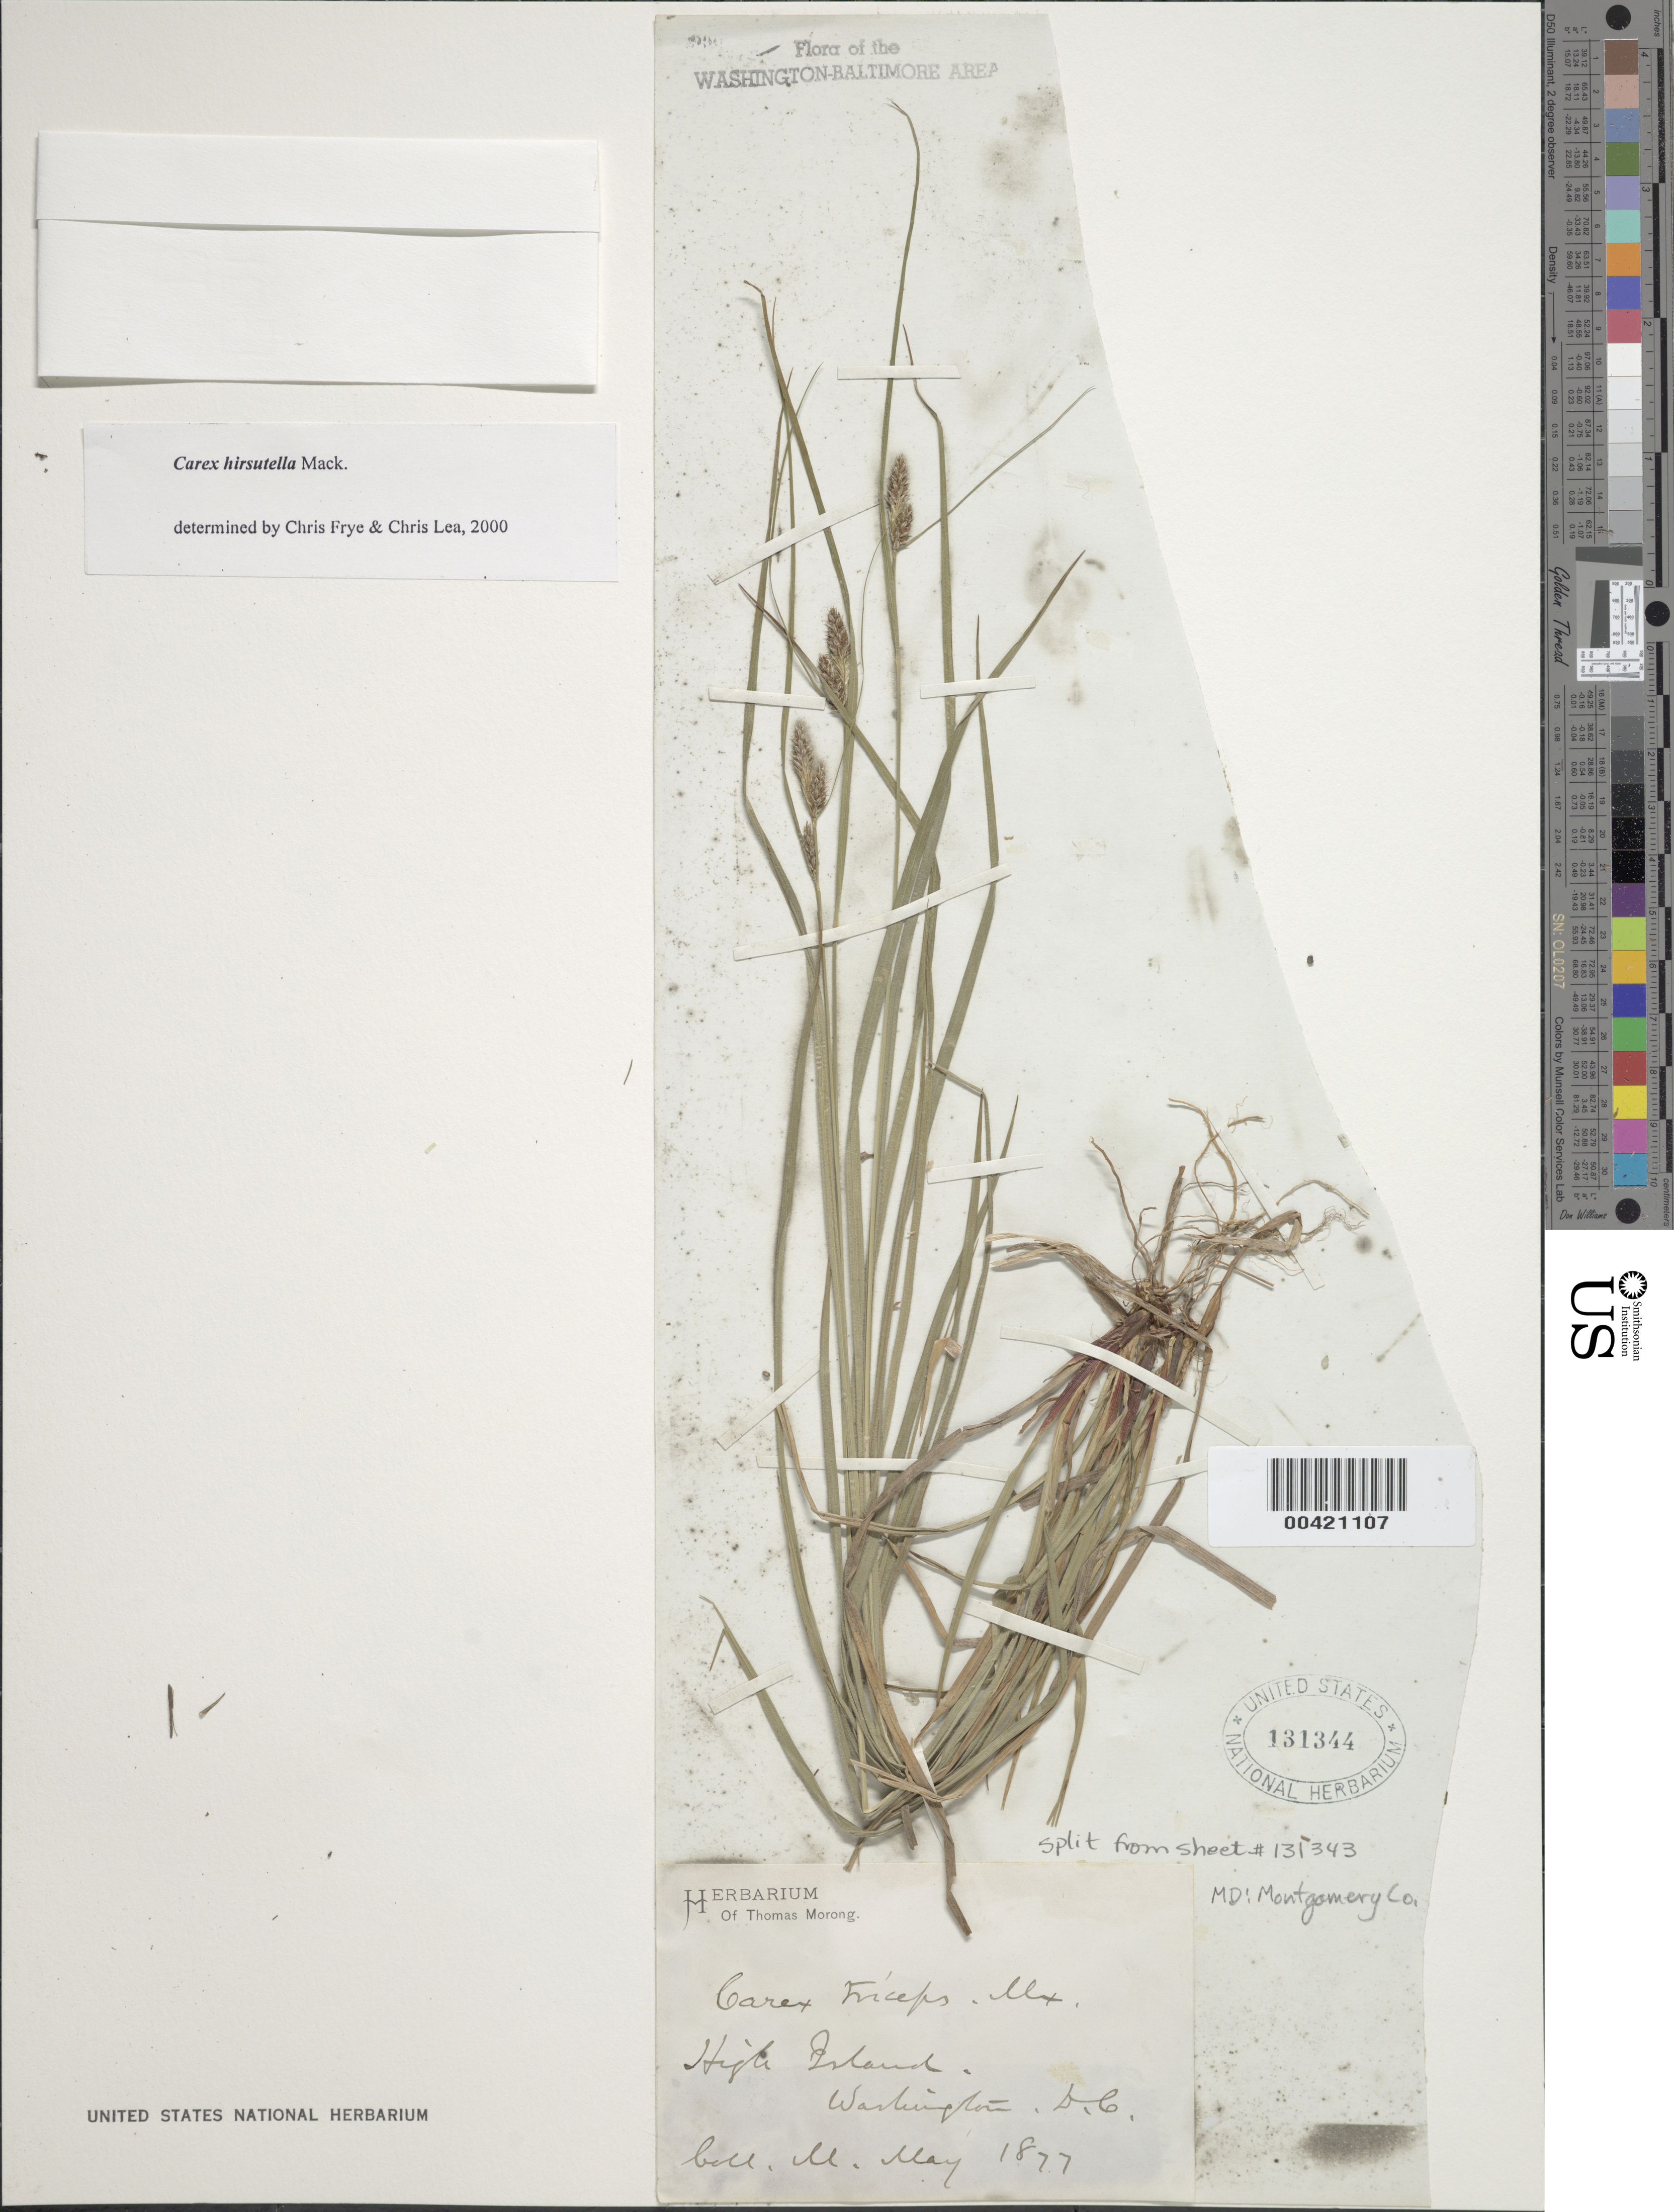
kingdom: Plantae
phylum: Tracheophyta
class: Liliopsida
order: Poales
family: Cyperaceae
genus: Carex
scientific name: Carex hirsutella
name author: Mack.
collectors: M. May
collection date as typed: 1877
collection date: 1877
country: United States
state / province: Maryland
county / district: Montgomery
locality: High Island C. & O. Canal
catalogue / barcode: US 131344